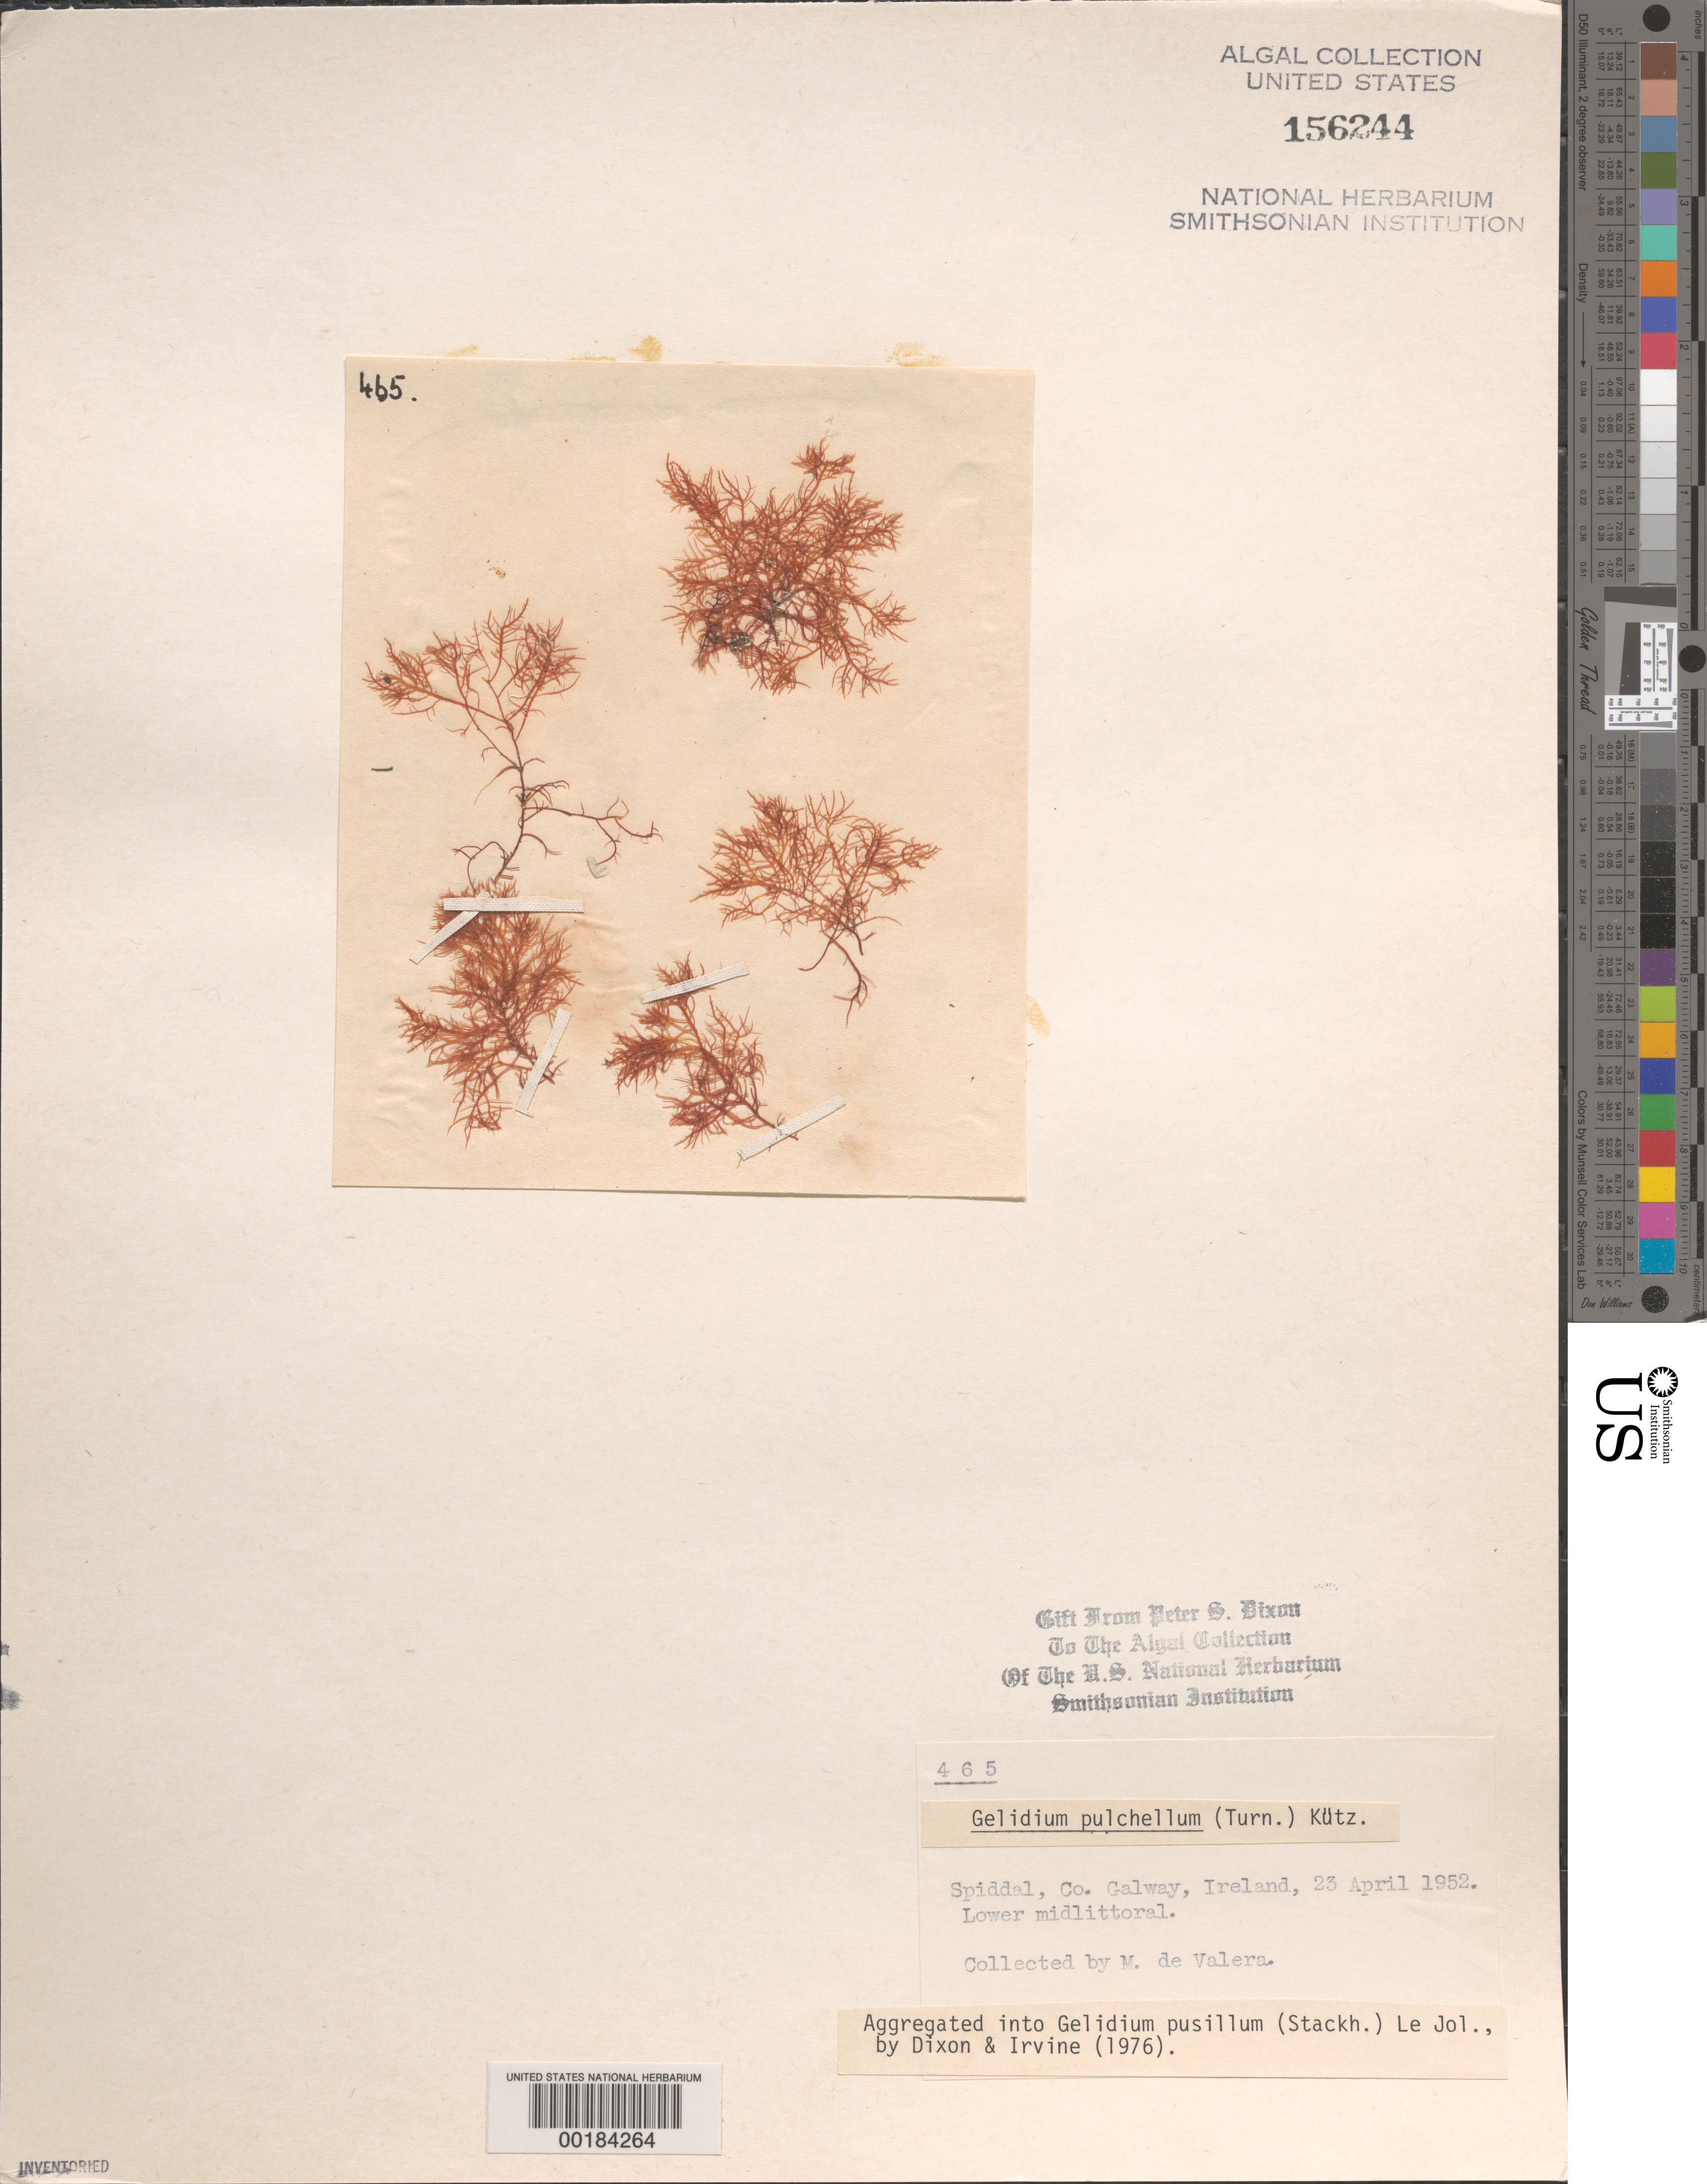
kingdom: Plantae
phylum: Rhodophyta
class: Florideophyceae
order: Gelidiales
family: Gelidiaceae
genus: Gelidium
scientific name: Gelidium pusillum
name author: (Stackh.) Le Jol.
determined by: Dixon, P. S.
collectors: M. De Valera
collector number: PSD 465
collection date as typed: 23 Apr 1952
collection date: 1952-04-23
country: Ireland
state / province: Connaught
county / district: Galway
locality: Spiddal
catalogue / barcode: US 156244